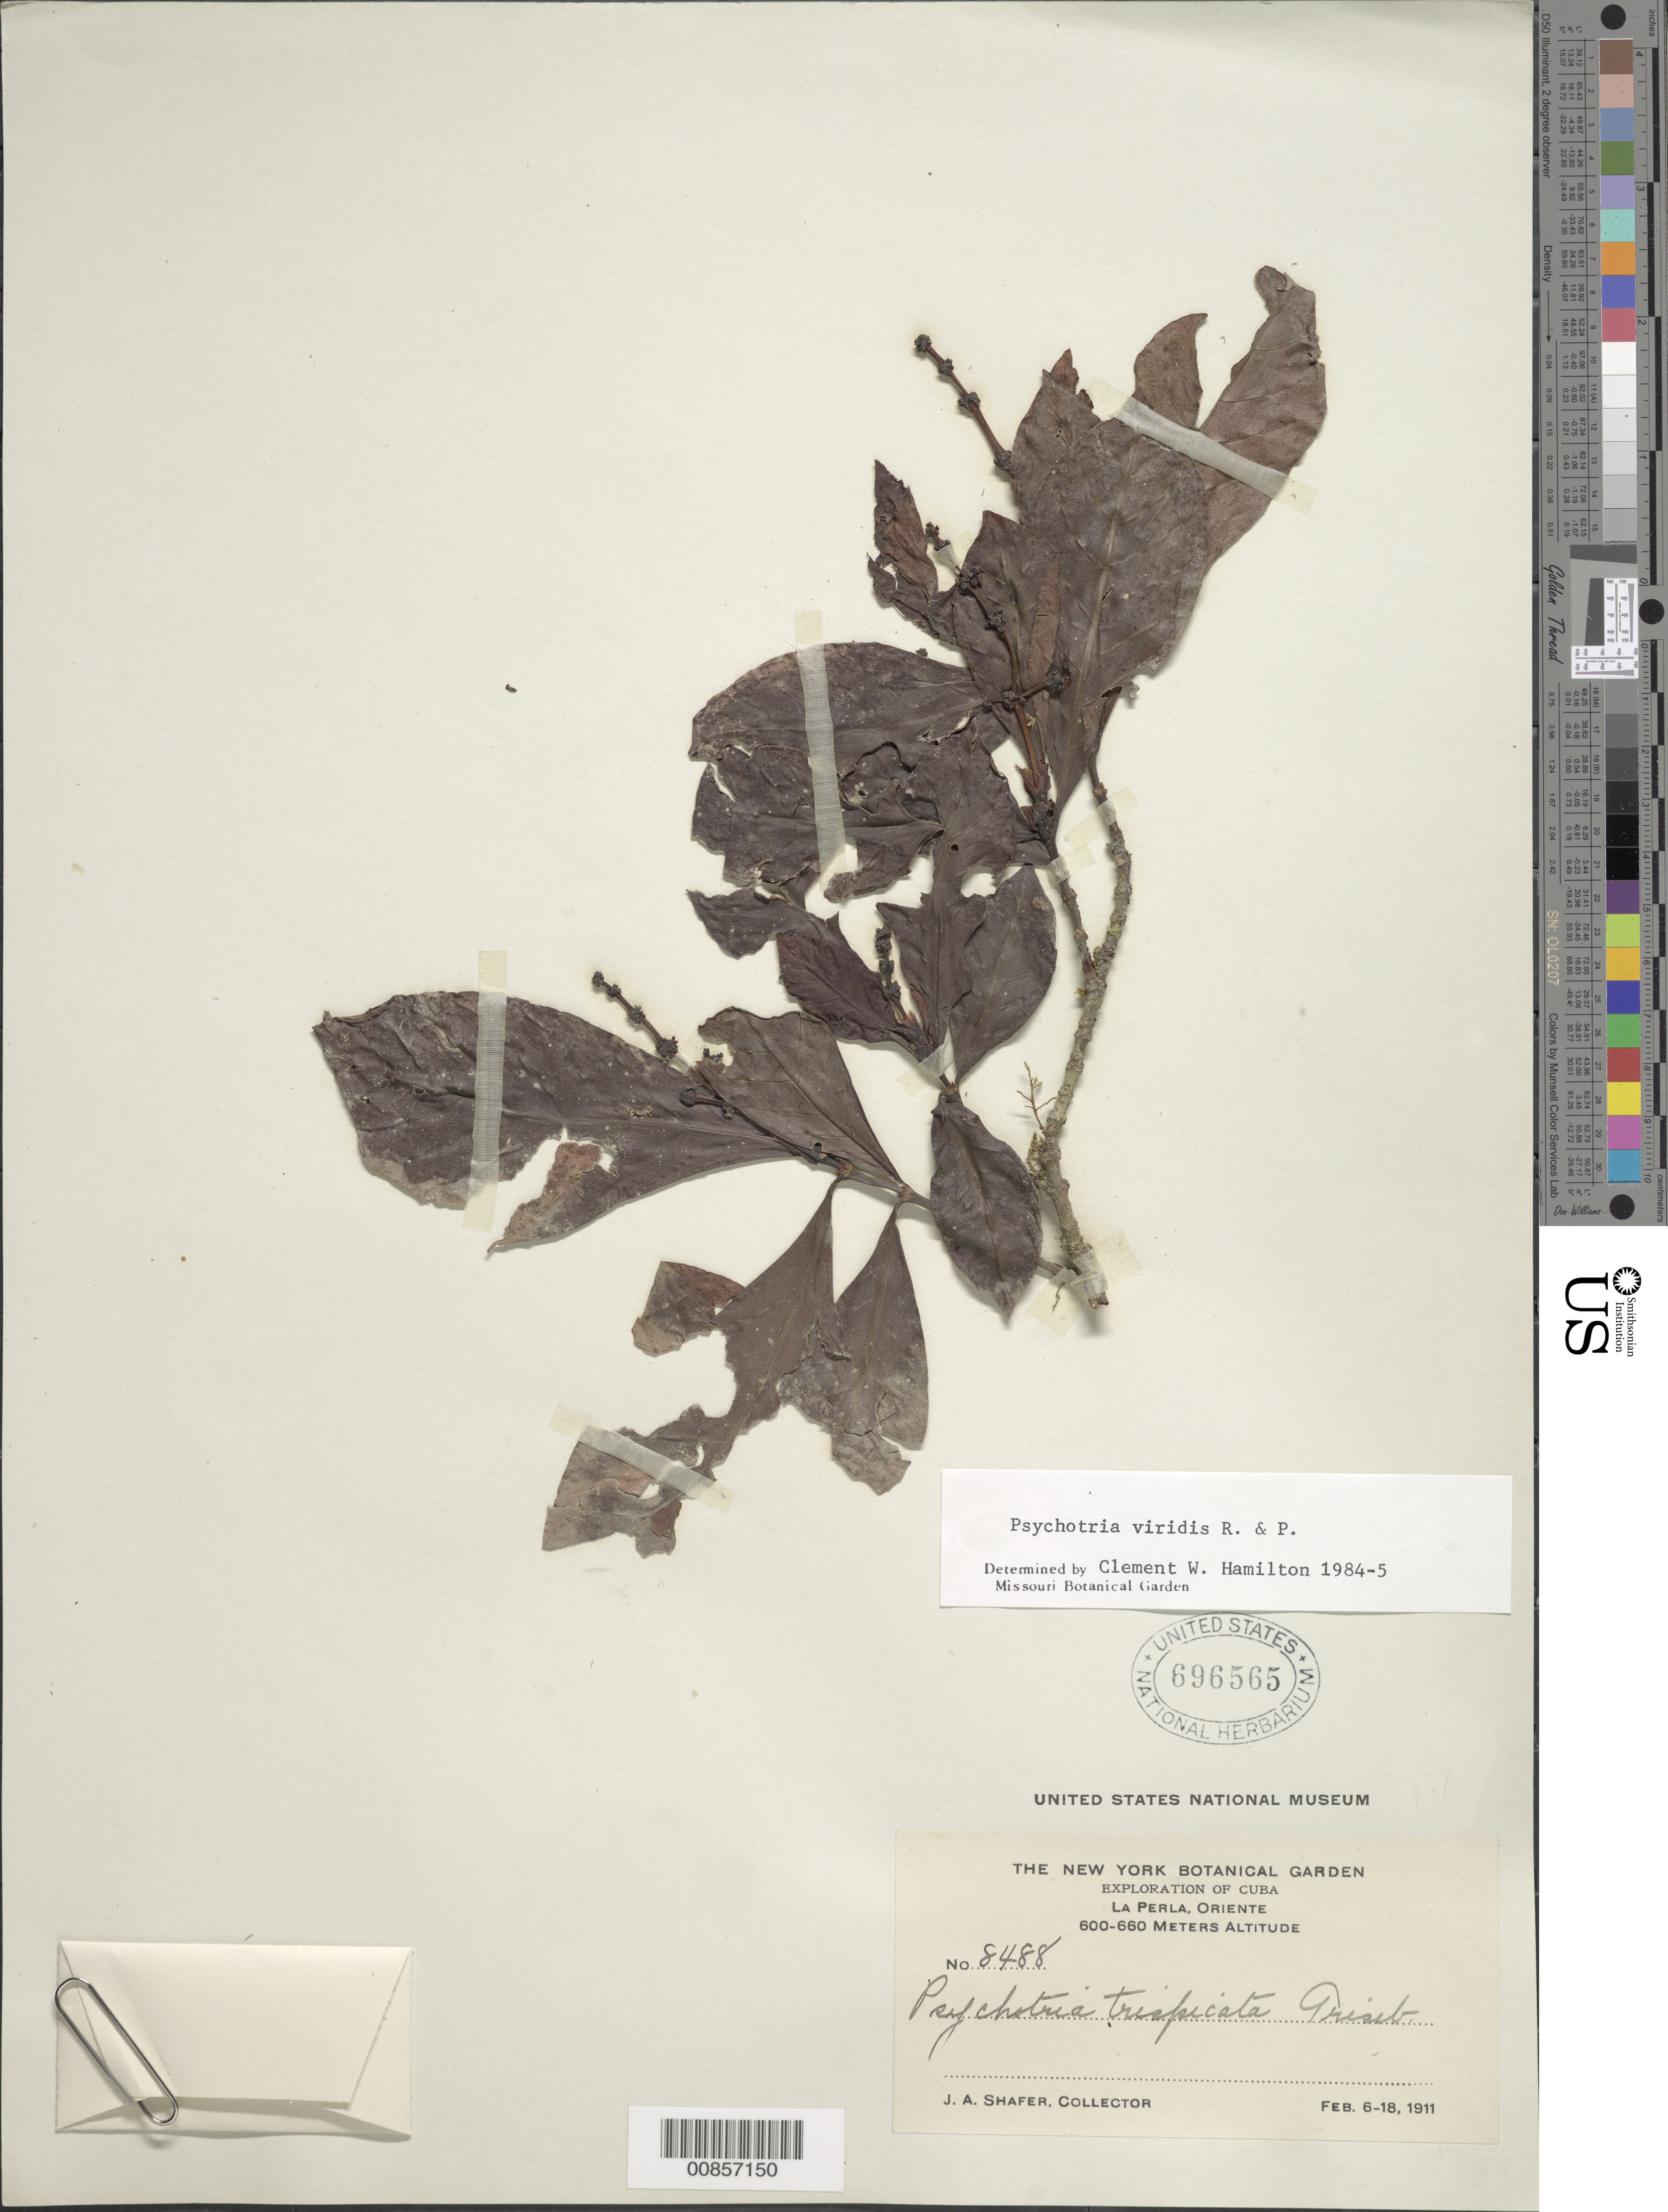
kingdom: Plantae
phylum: Tracheophyta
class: Magnoliopsida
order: Gentianales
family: Rubiaceae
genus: Psychotria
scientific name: Psychotria viridis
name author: Ruiz & Pav.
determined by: Hamilton, C. W.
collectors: J. A. Shafer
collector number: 8488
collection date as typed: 06 Feb 1911 to 18 Feb 1911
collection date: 1911-02-06/1911-02-18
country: Cuba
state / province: Oriente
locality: La Perla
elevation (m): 600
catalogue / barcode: US 696565